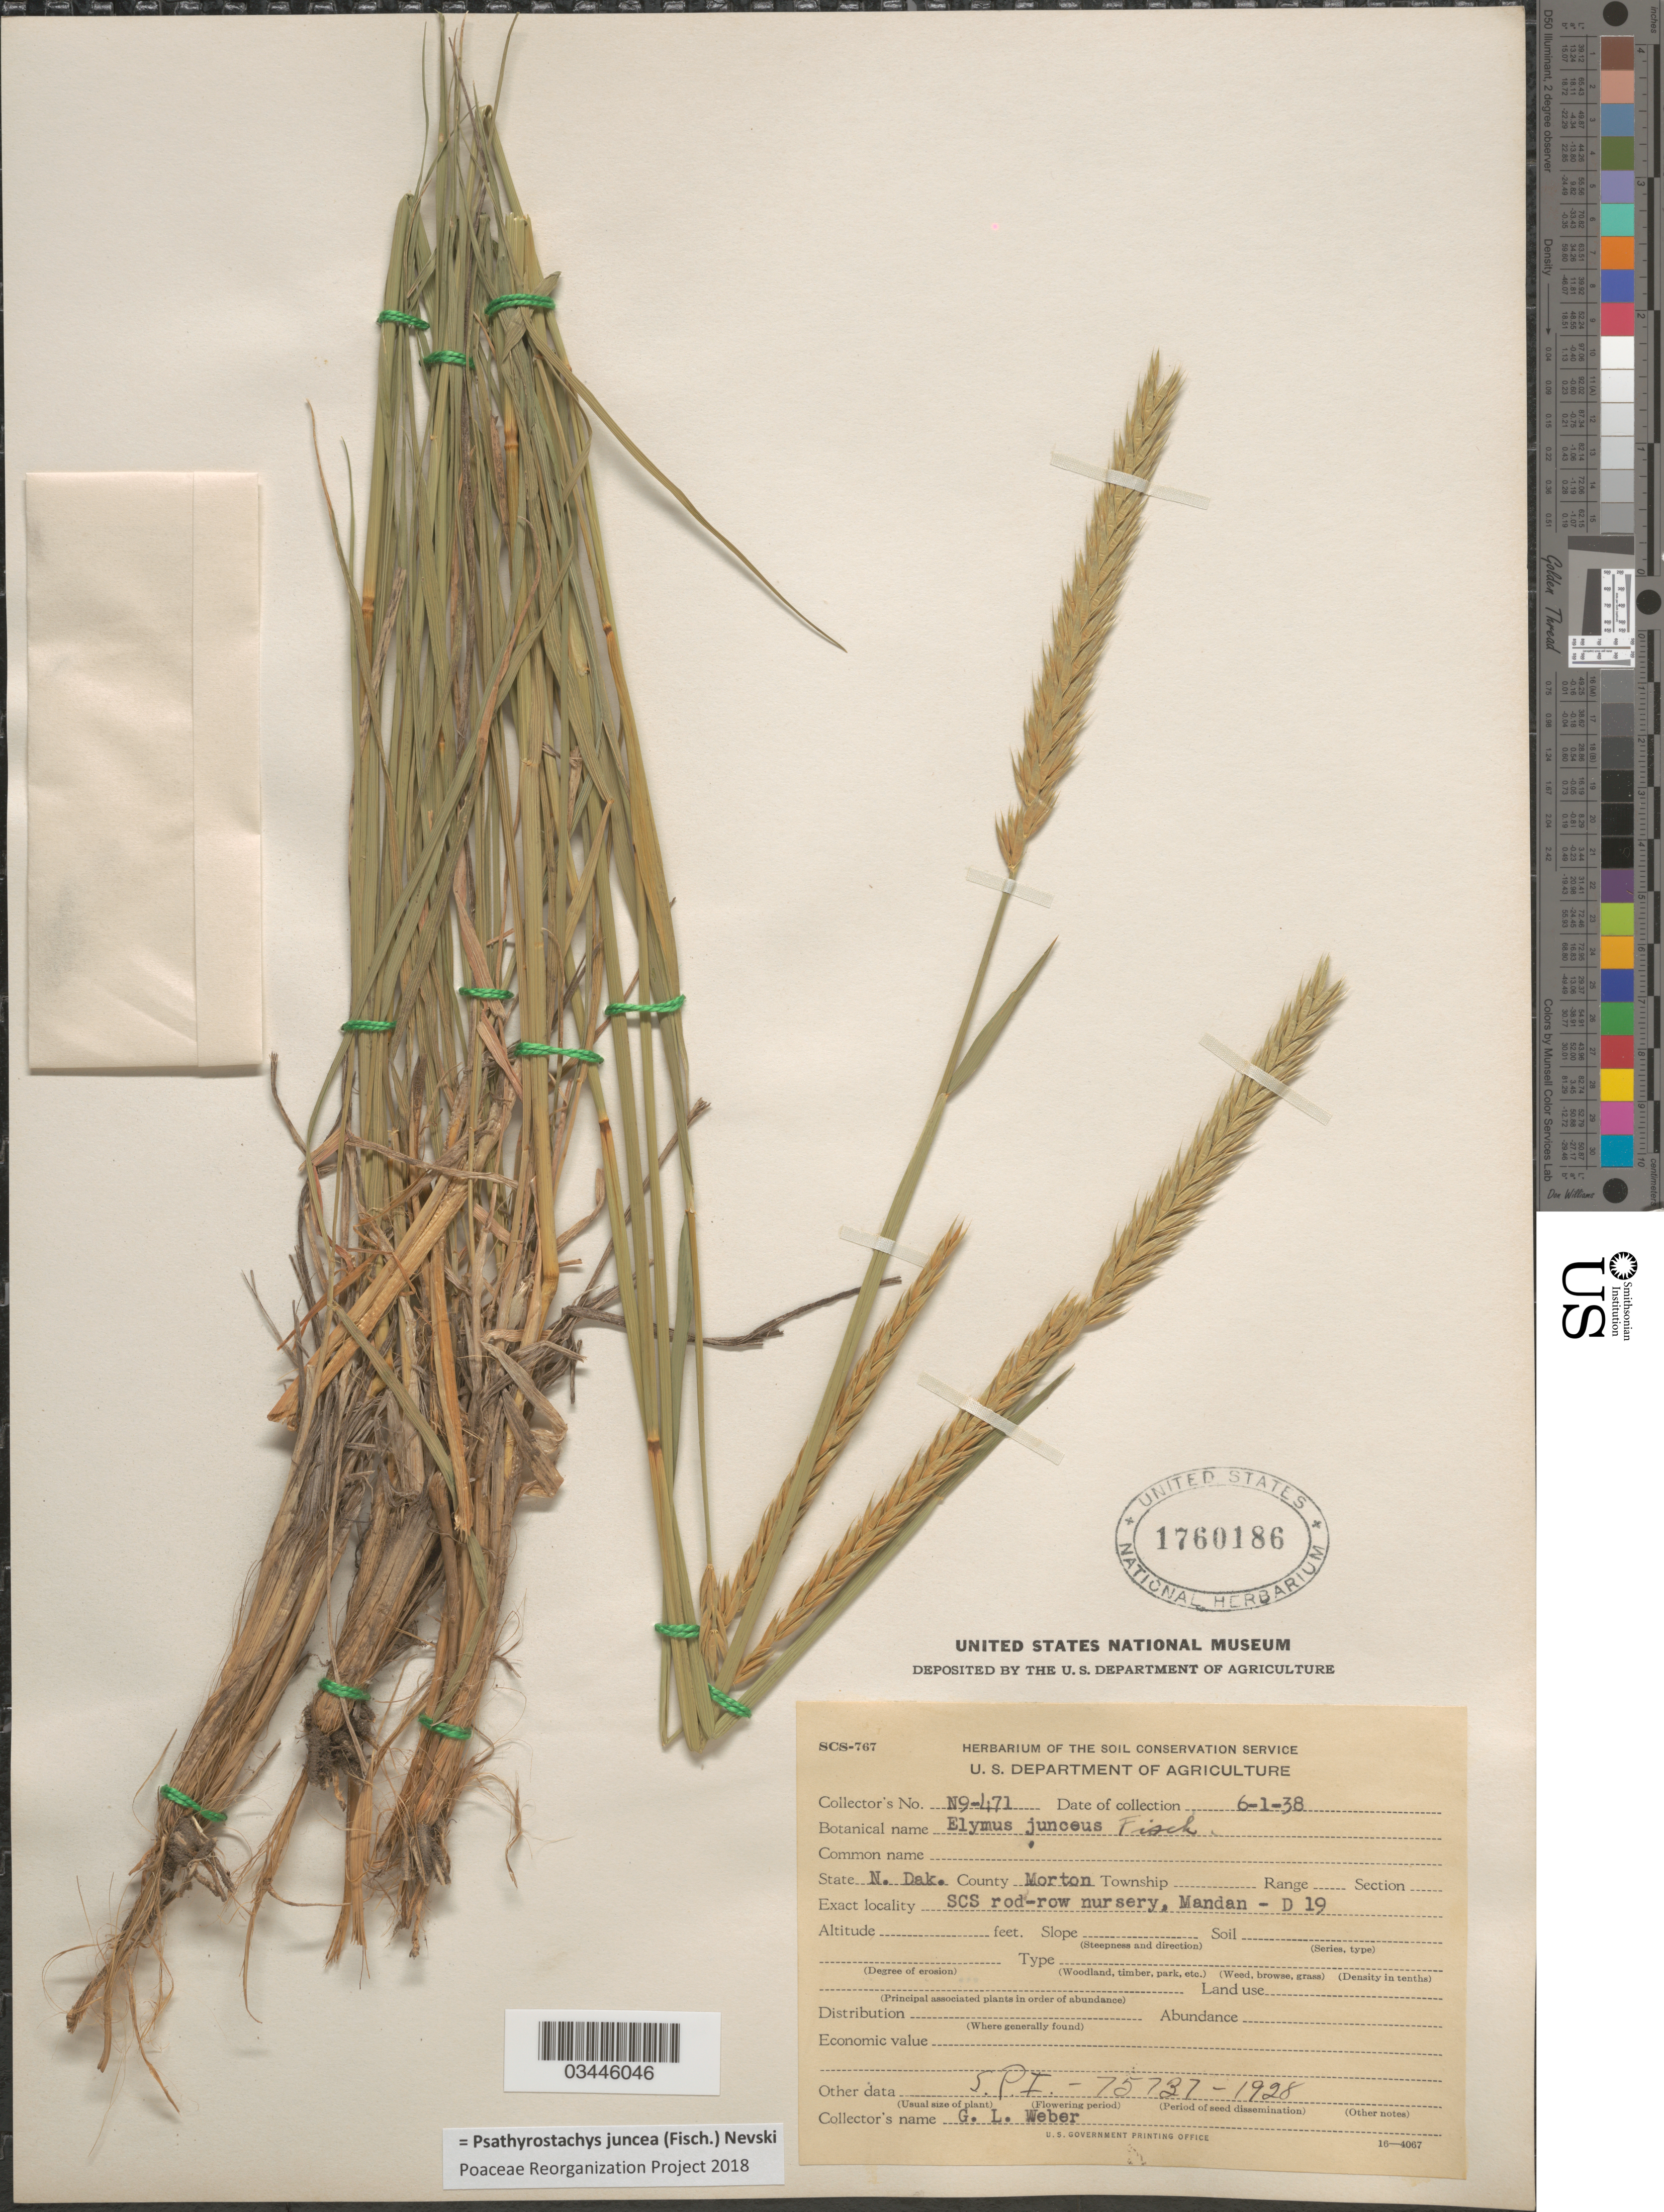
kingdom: Plantae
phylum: Tracheophyta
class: Liliopsida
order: Poales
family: Poaceae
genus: Psathyrostachys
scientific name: Psathyrostachys juncea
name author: (Fisch.) Nevki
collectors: G. Weber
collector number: N9-471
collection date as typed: Transcribed d/m/y: 1/6/38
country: United States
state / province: North Dakota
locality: County Morton. SCS rod-row nursery, Mandan - D 19.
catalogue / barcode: US 1760186